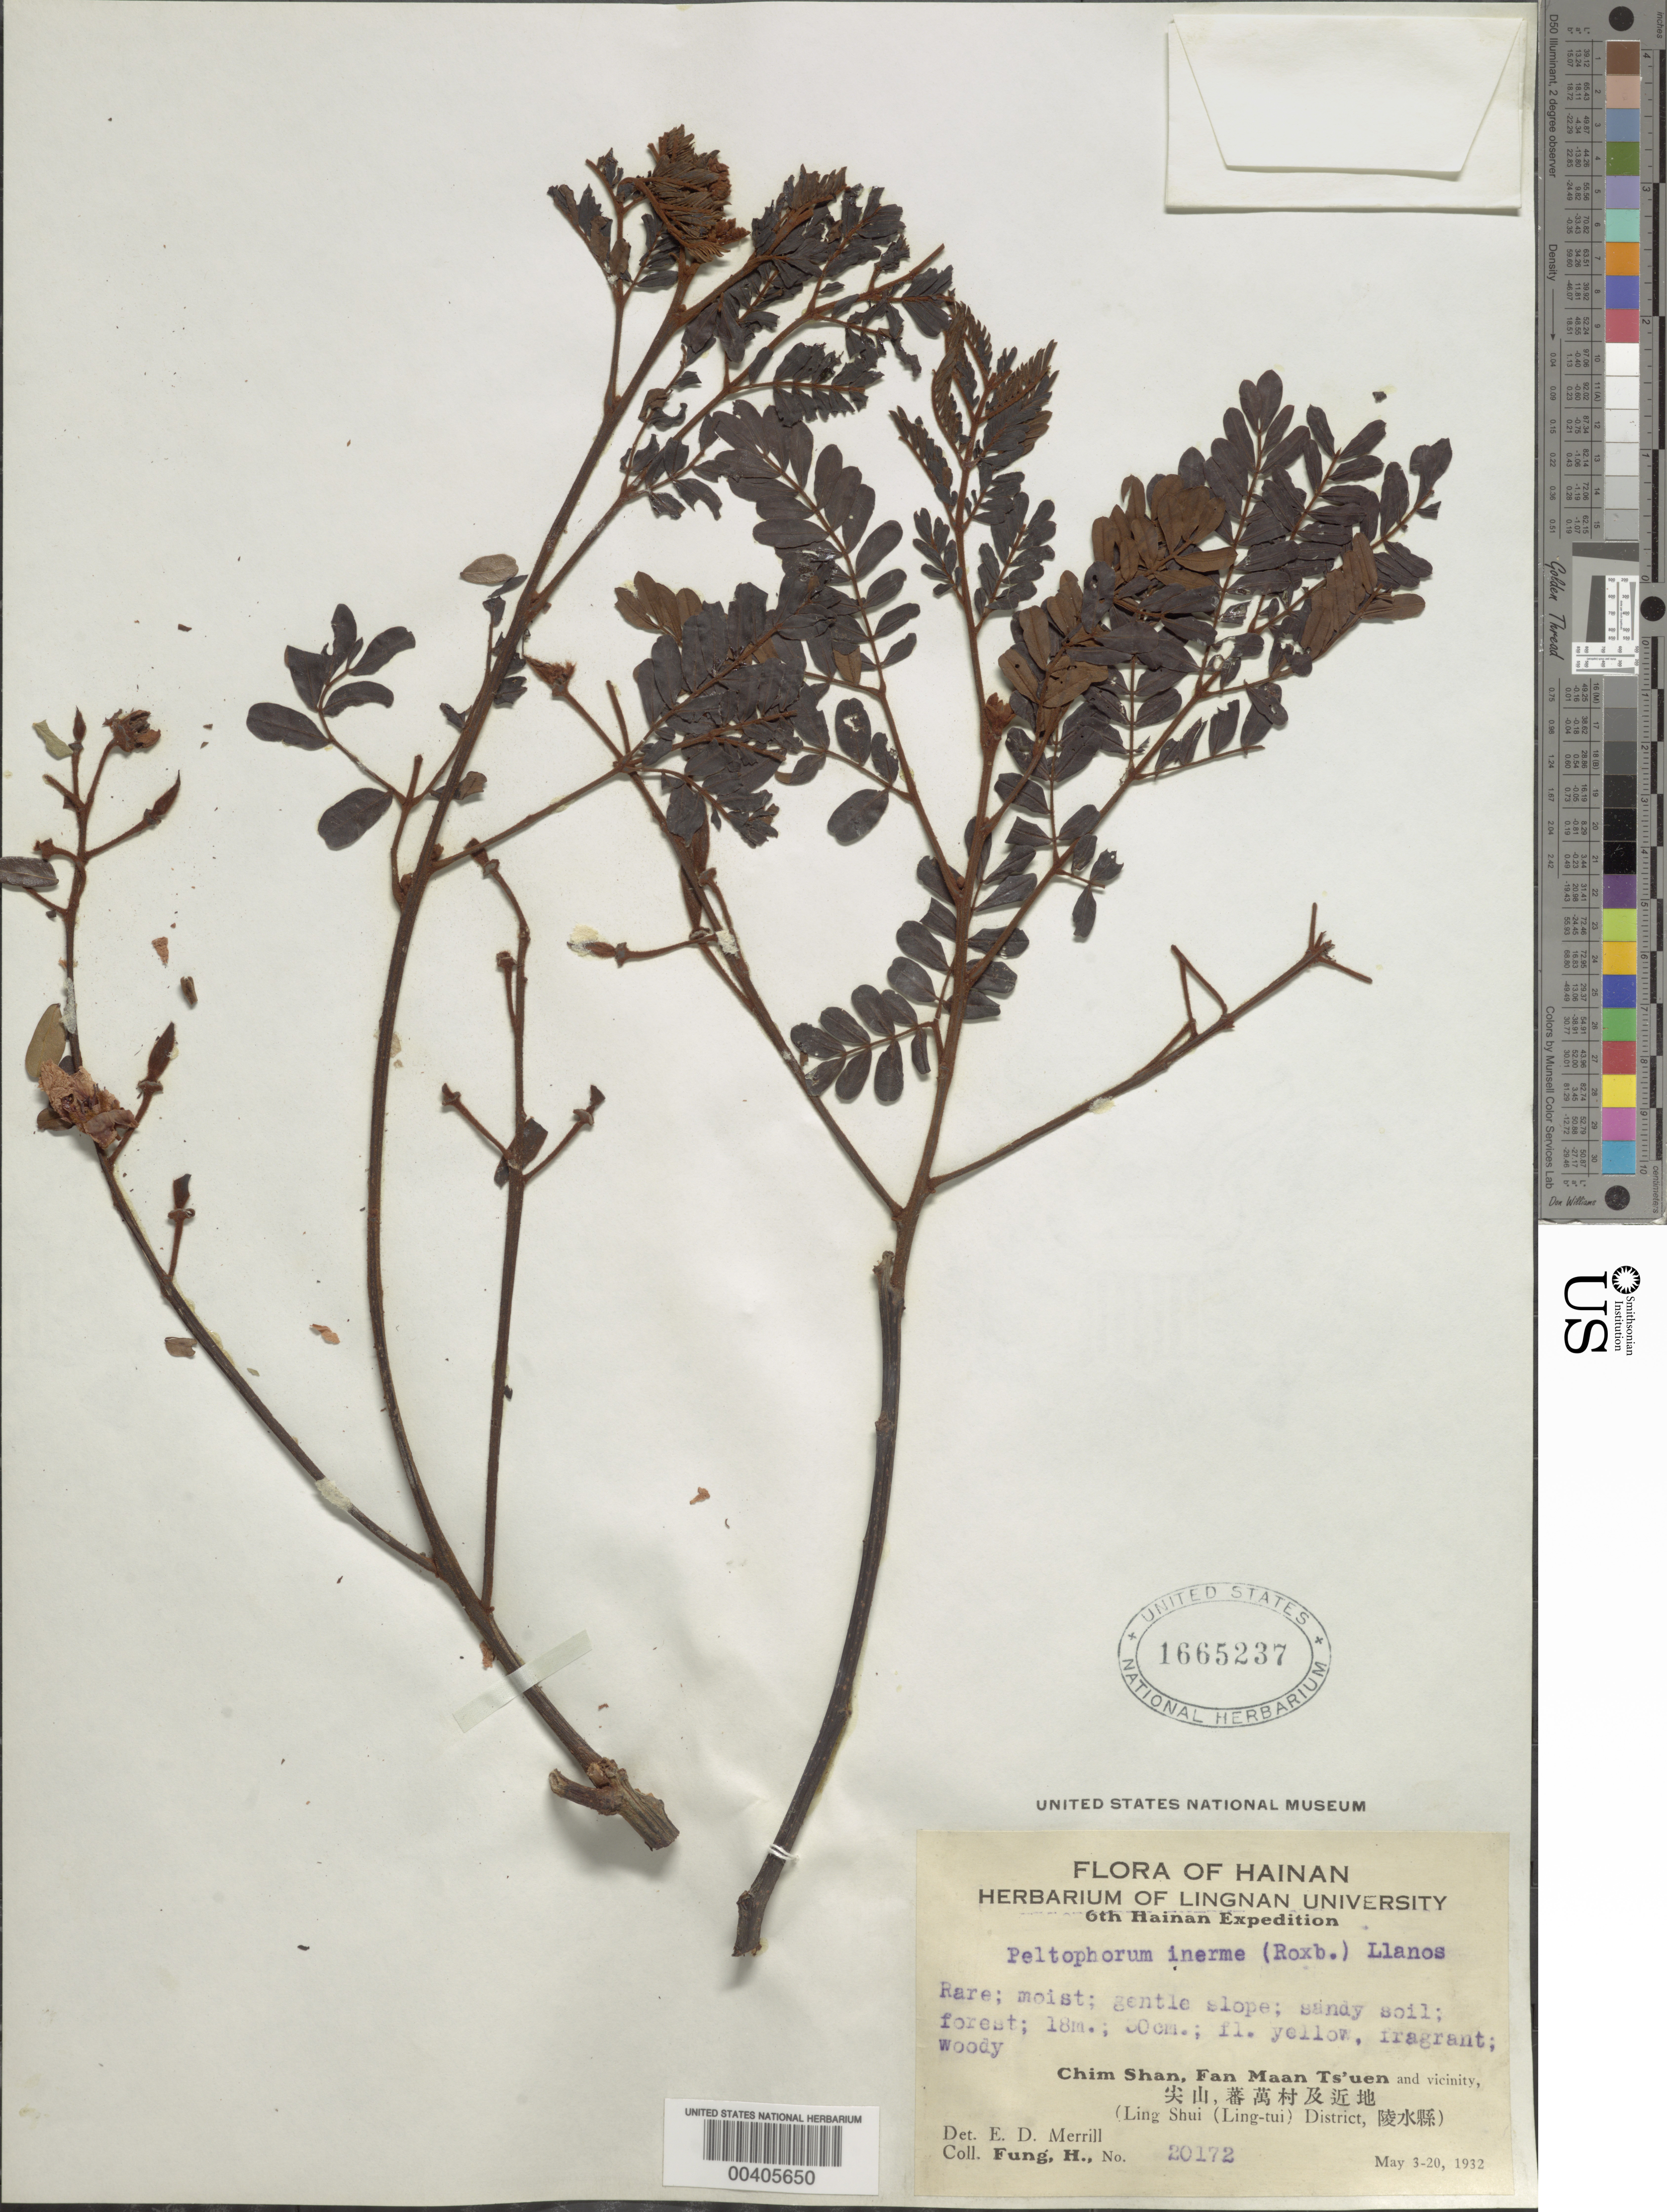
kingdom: Plantae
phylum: Tracheophyta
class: Magnoliopsida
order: Fabales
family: Fabaceae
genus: Peltophorum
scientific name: Peltophorum pterocarpum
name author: (DC.) Backer ex K. Heyne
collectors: H. L. Fung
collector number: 20172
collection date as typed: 03 May 1932 to 20 May 1932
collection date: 1932-05-03/1932-05-20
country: China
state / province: Hainan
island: Hainan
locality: Chim shan, fan maan ts'uen, ling shui dist.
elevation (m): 10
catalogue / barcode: US 1665237